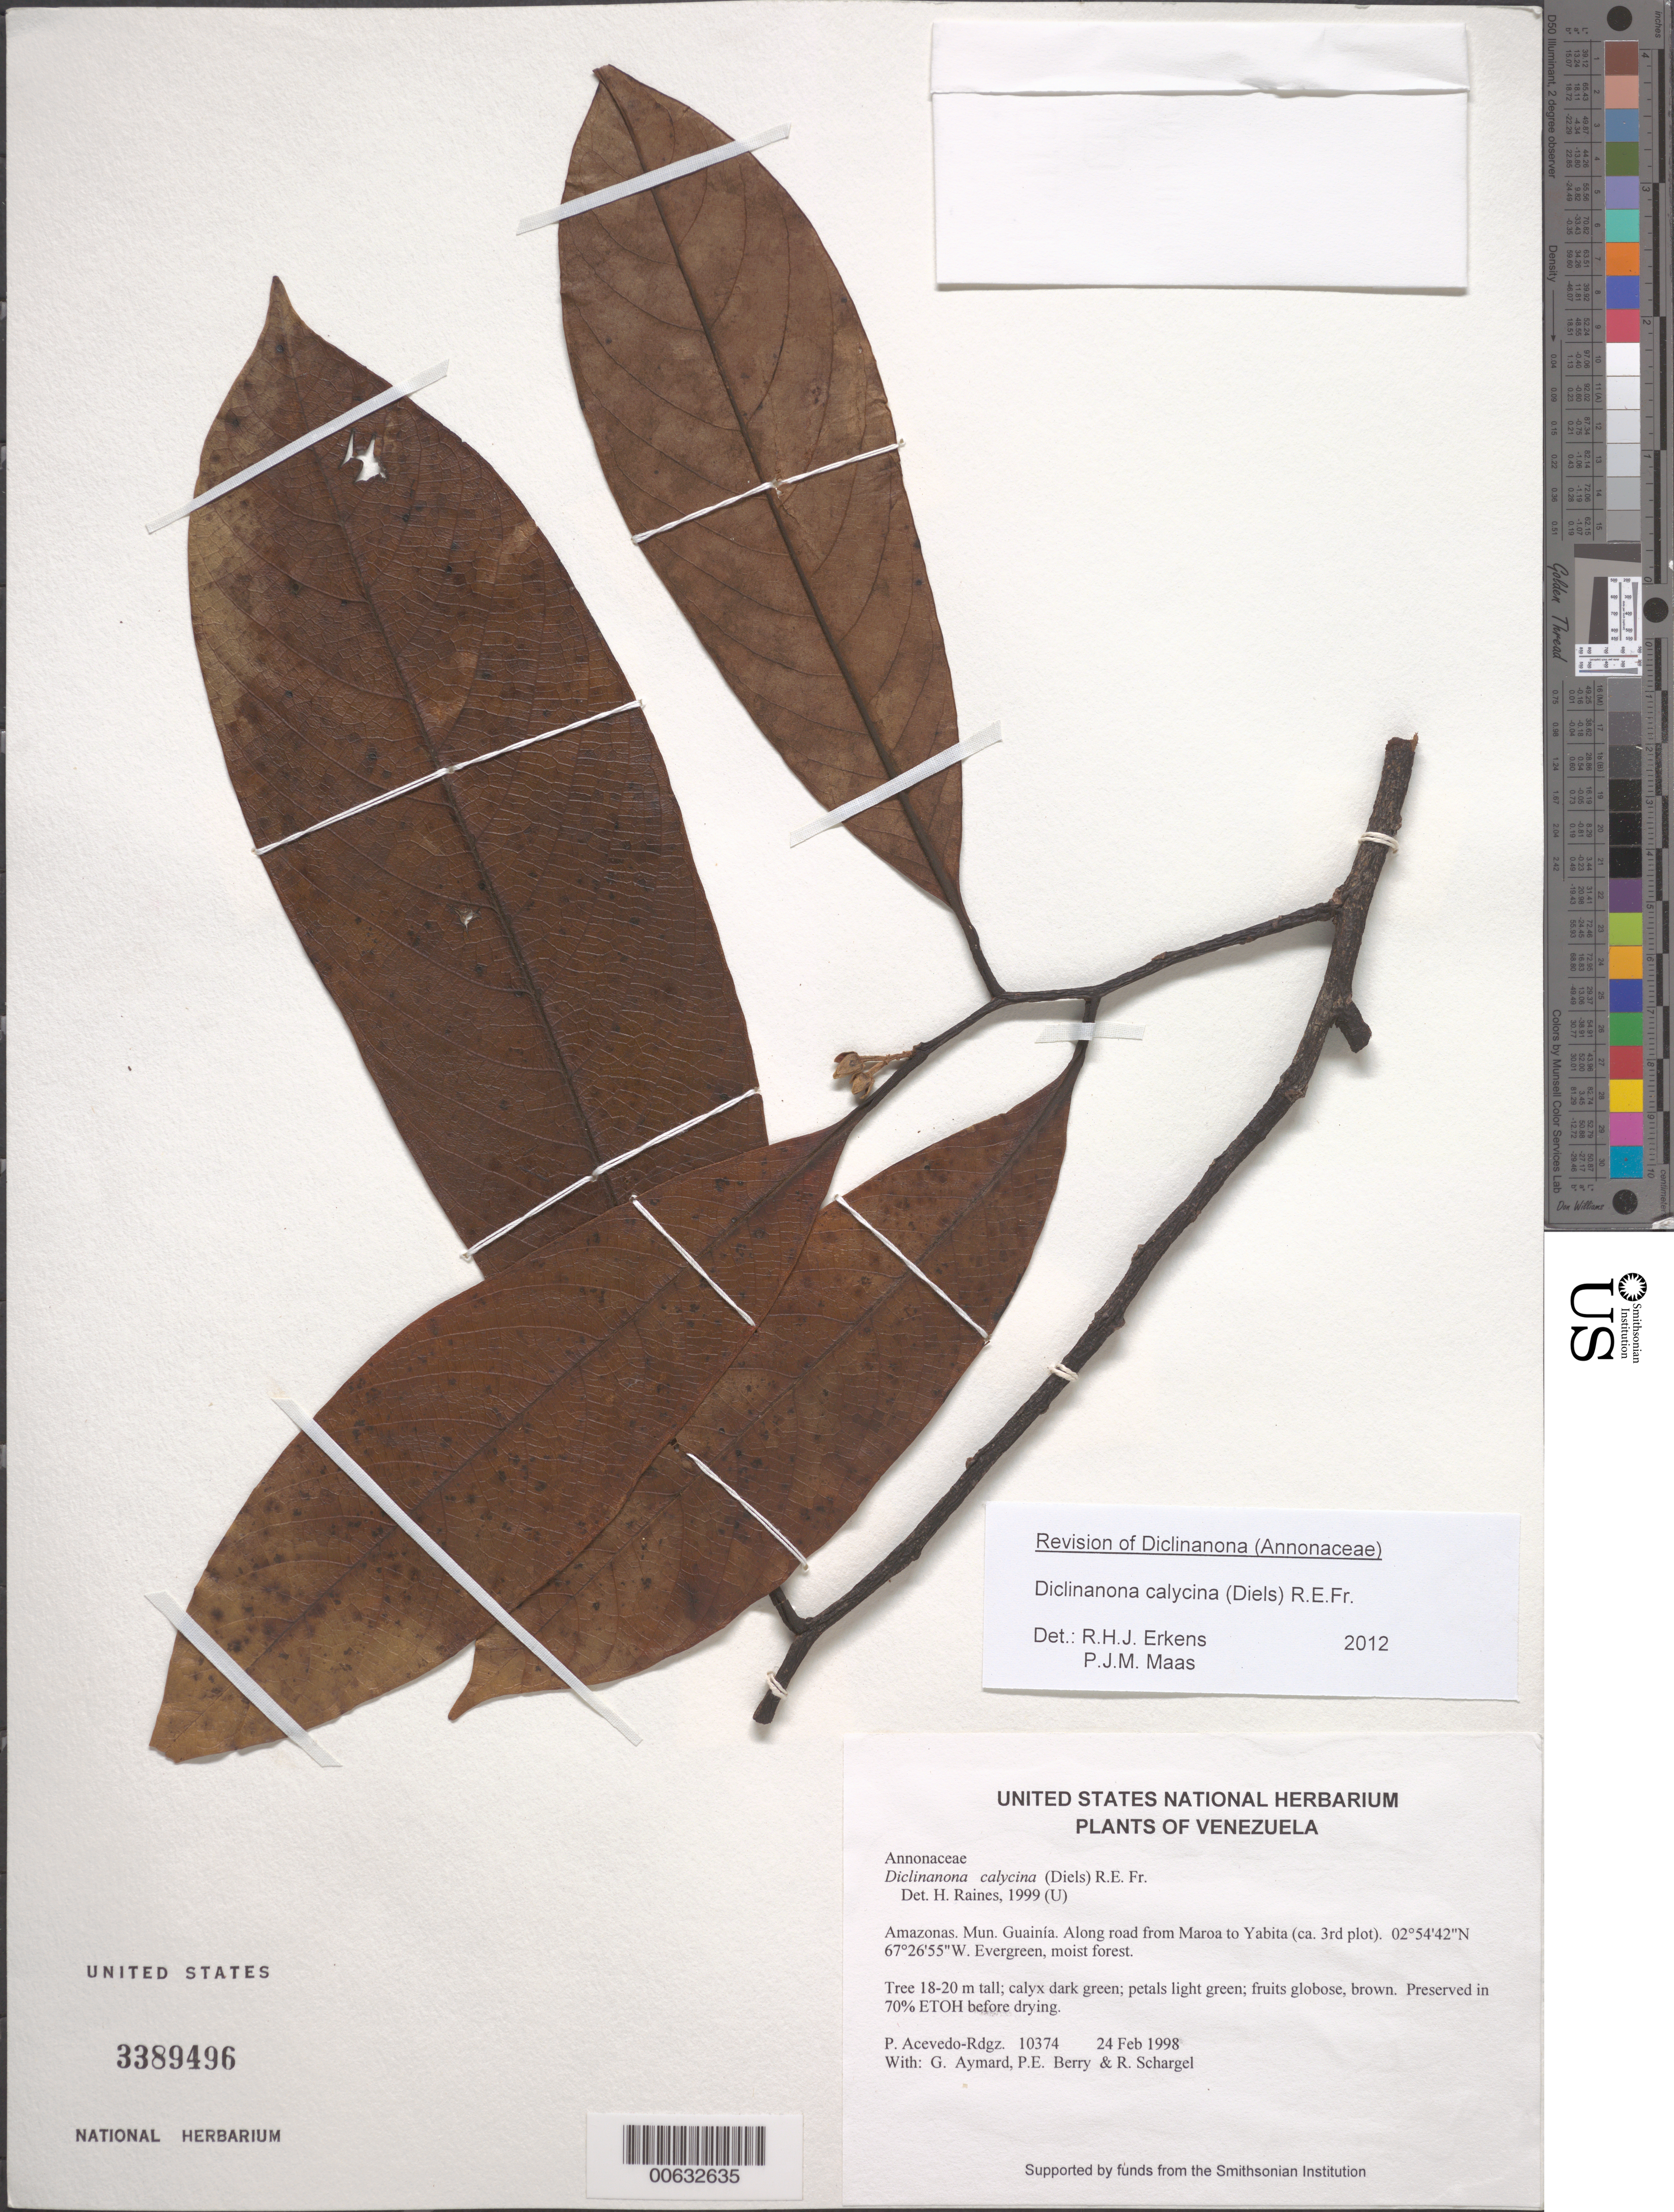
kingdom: Plantae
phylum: Tracheophyta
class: Magnoliopsida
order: Magnoliales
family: Annonaceae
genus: Diclinanona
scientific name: Diclinanona calycina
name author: (Diels) R.E. Fr.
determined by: Rainer, H.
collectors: P. Acevedo-Rodr., G. A. Aymard, P. E. Berry & R. Schargel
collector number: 10374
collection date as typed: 24 Feb 1998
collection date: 1998-02-24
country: Venezuela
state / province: Amazonas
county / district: Maroa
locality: Along road from Maroa to Yabita (ca. 3rd plot).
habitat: Evergreen, moist forest.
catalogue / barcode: US 3389496